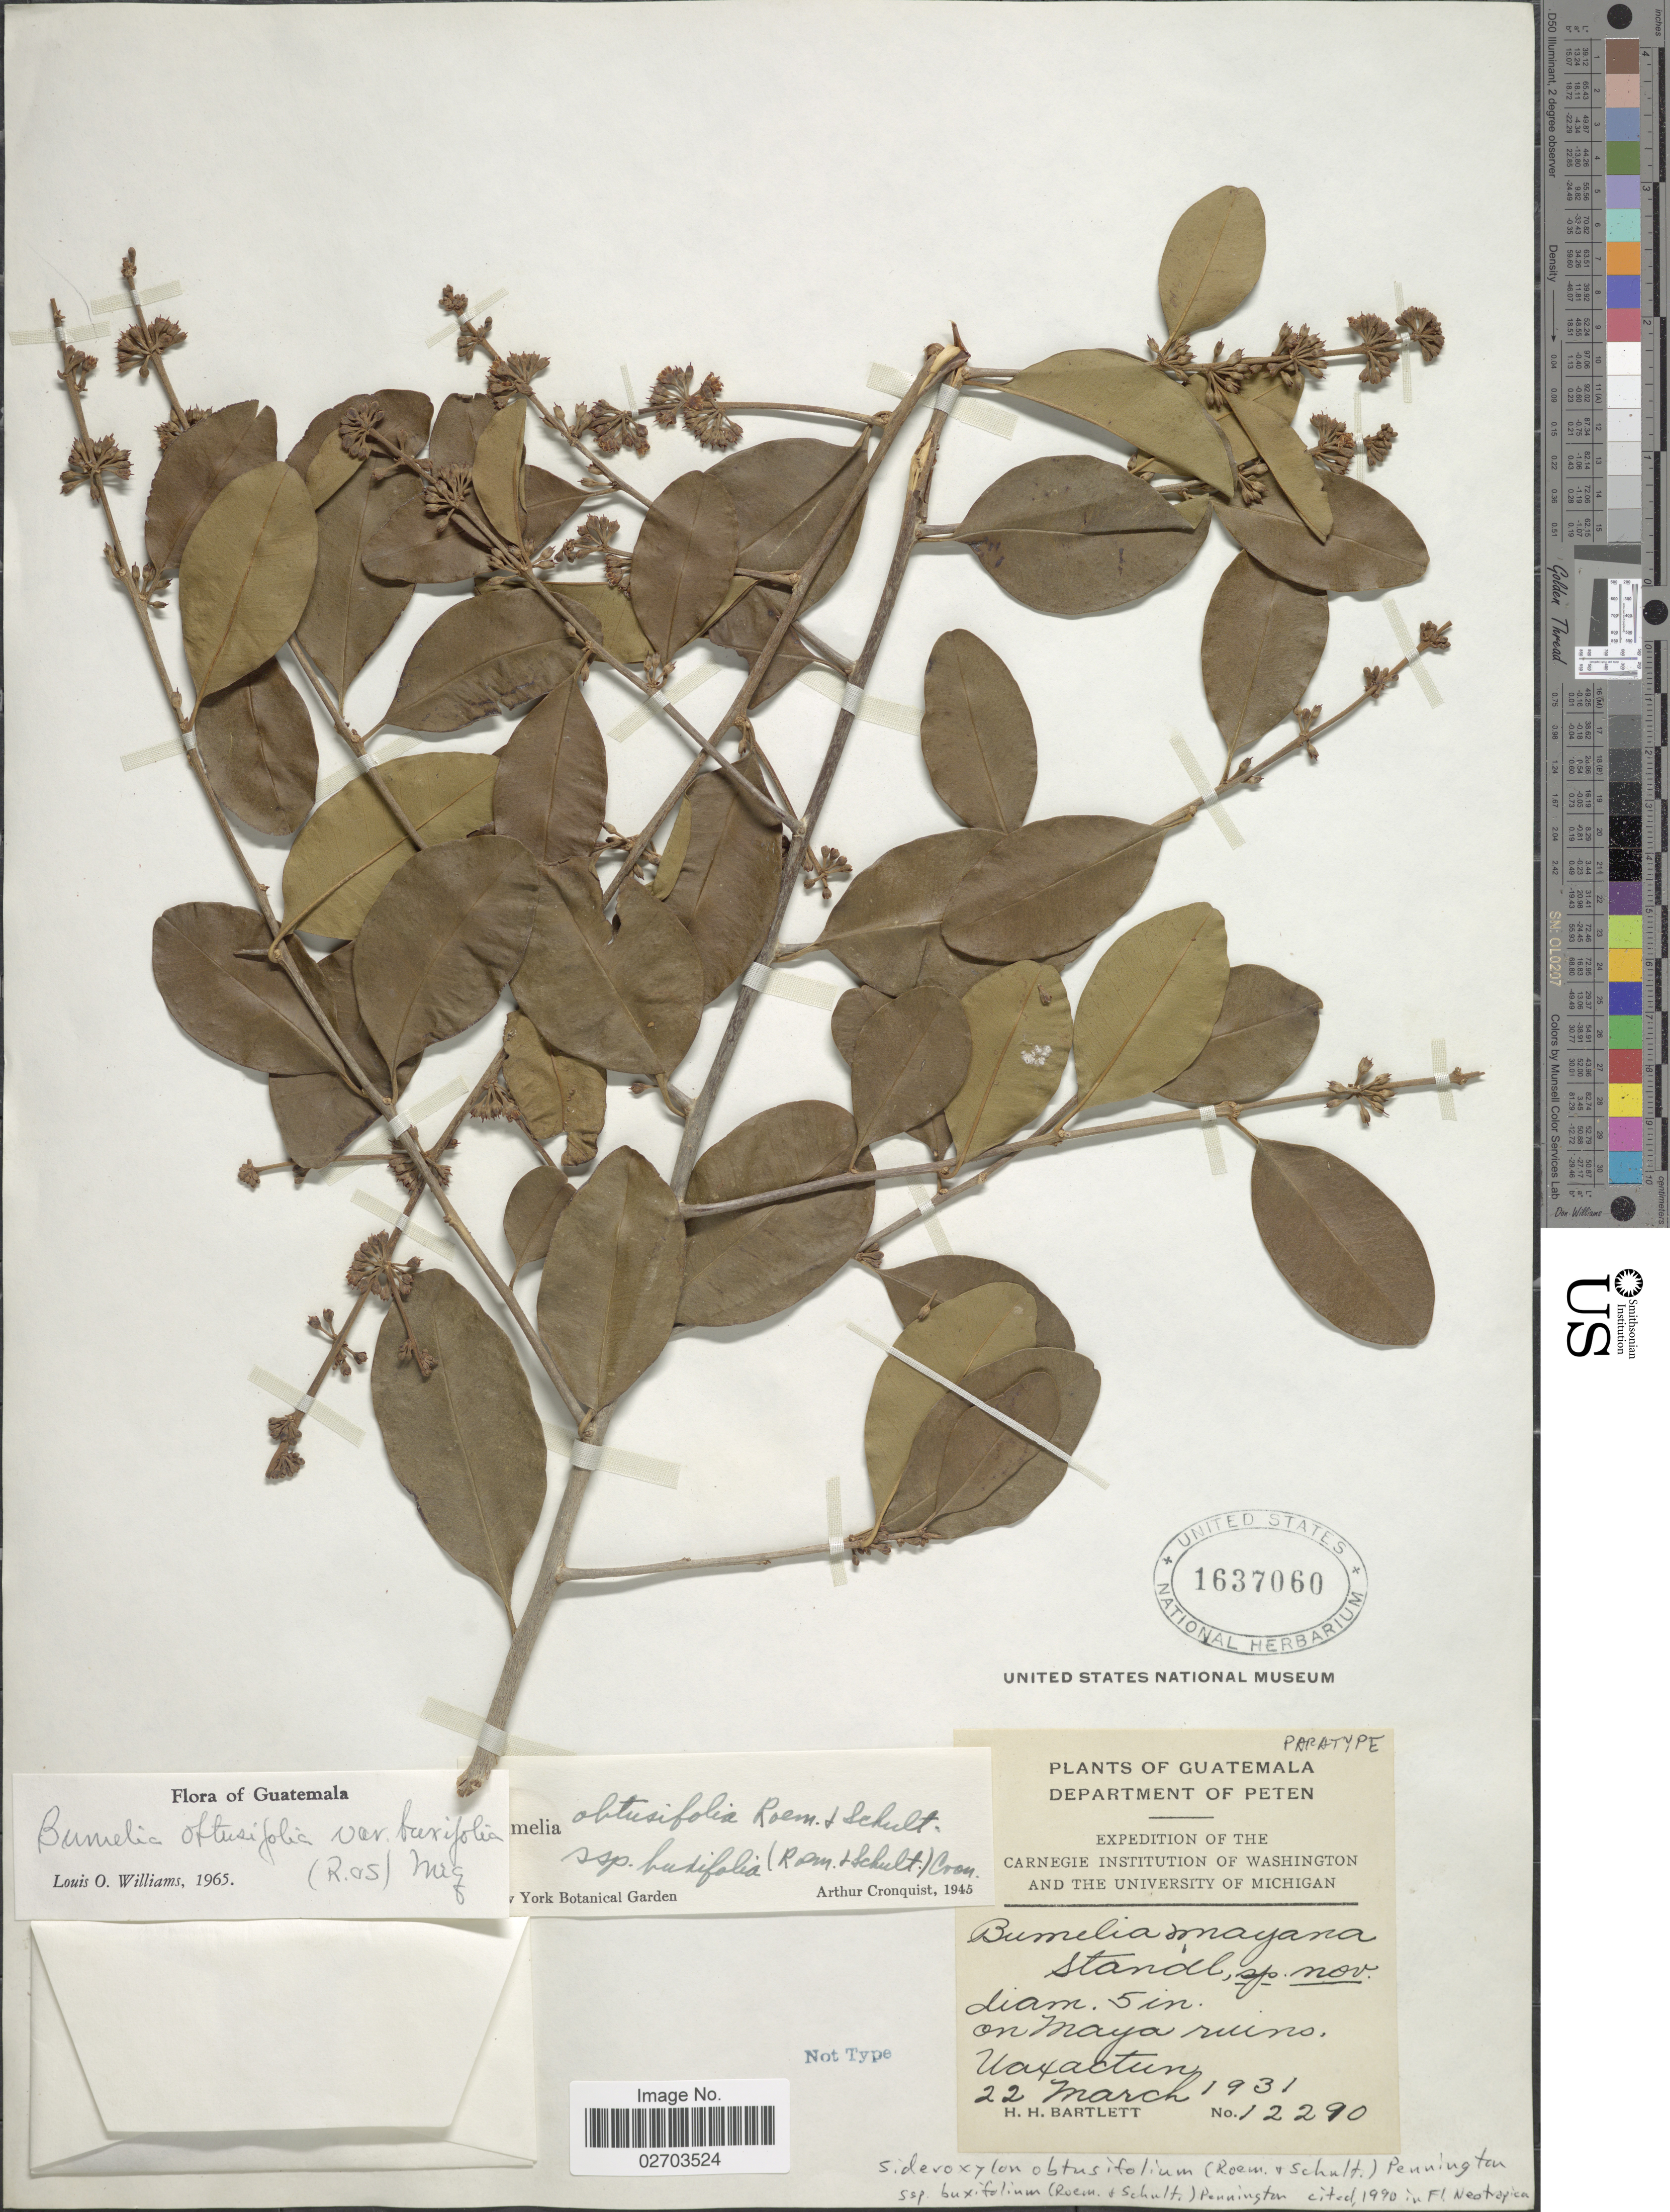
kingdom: Plantae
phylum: Tracheophyta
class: Magnoliopsida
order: Ericales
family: Sapotaceae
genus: Sideroxylon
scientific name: Sideroxylon obtusifolium subsp. buxifolium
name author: (Roem. & Schult.) T.D. Penn.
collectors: H. H. Bartlett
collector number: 12290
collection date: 1931-03-22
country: Guatemala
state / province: El Petén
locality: On Maya ruins, Uaxactun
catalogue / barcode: US 1637060